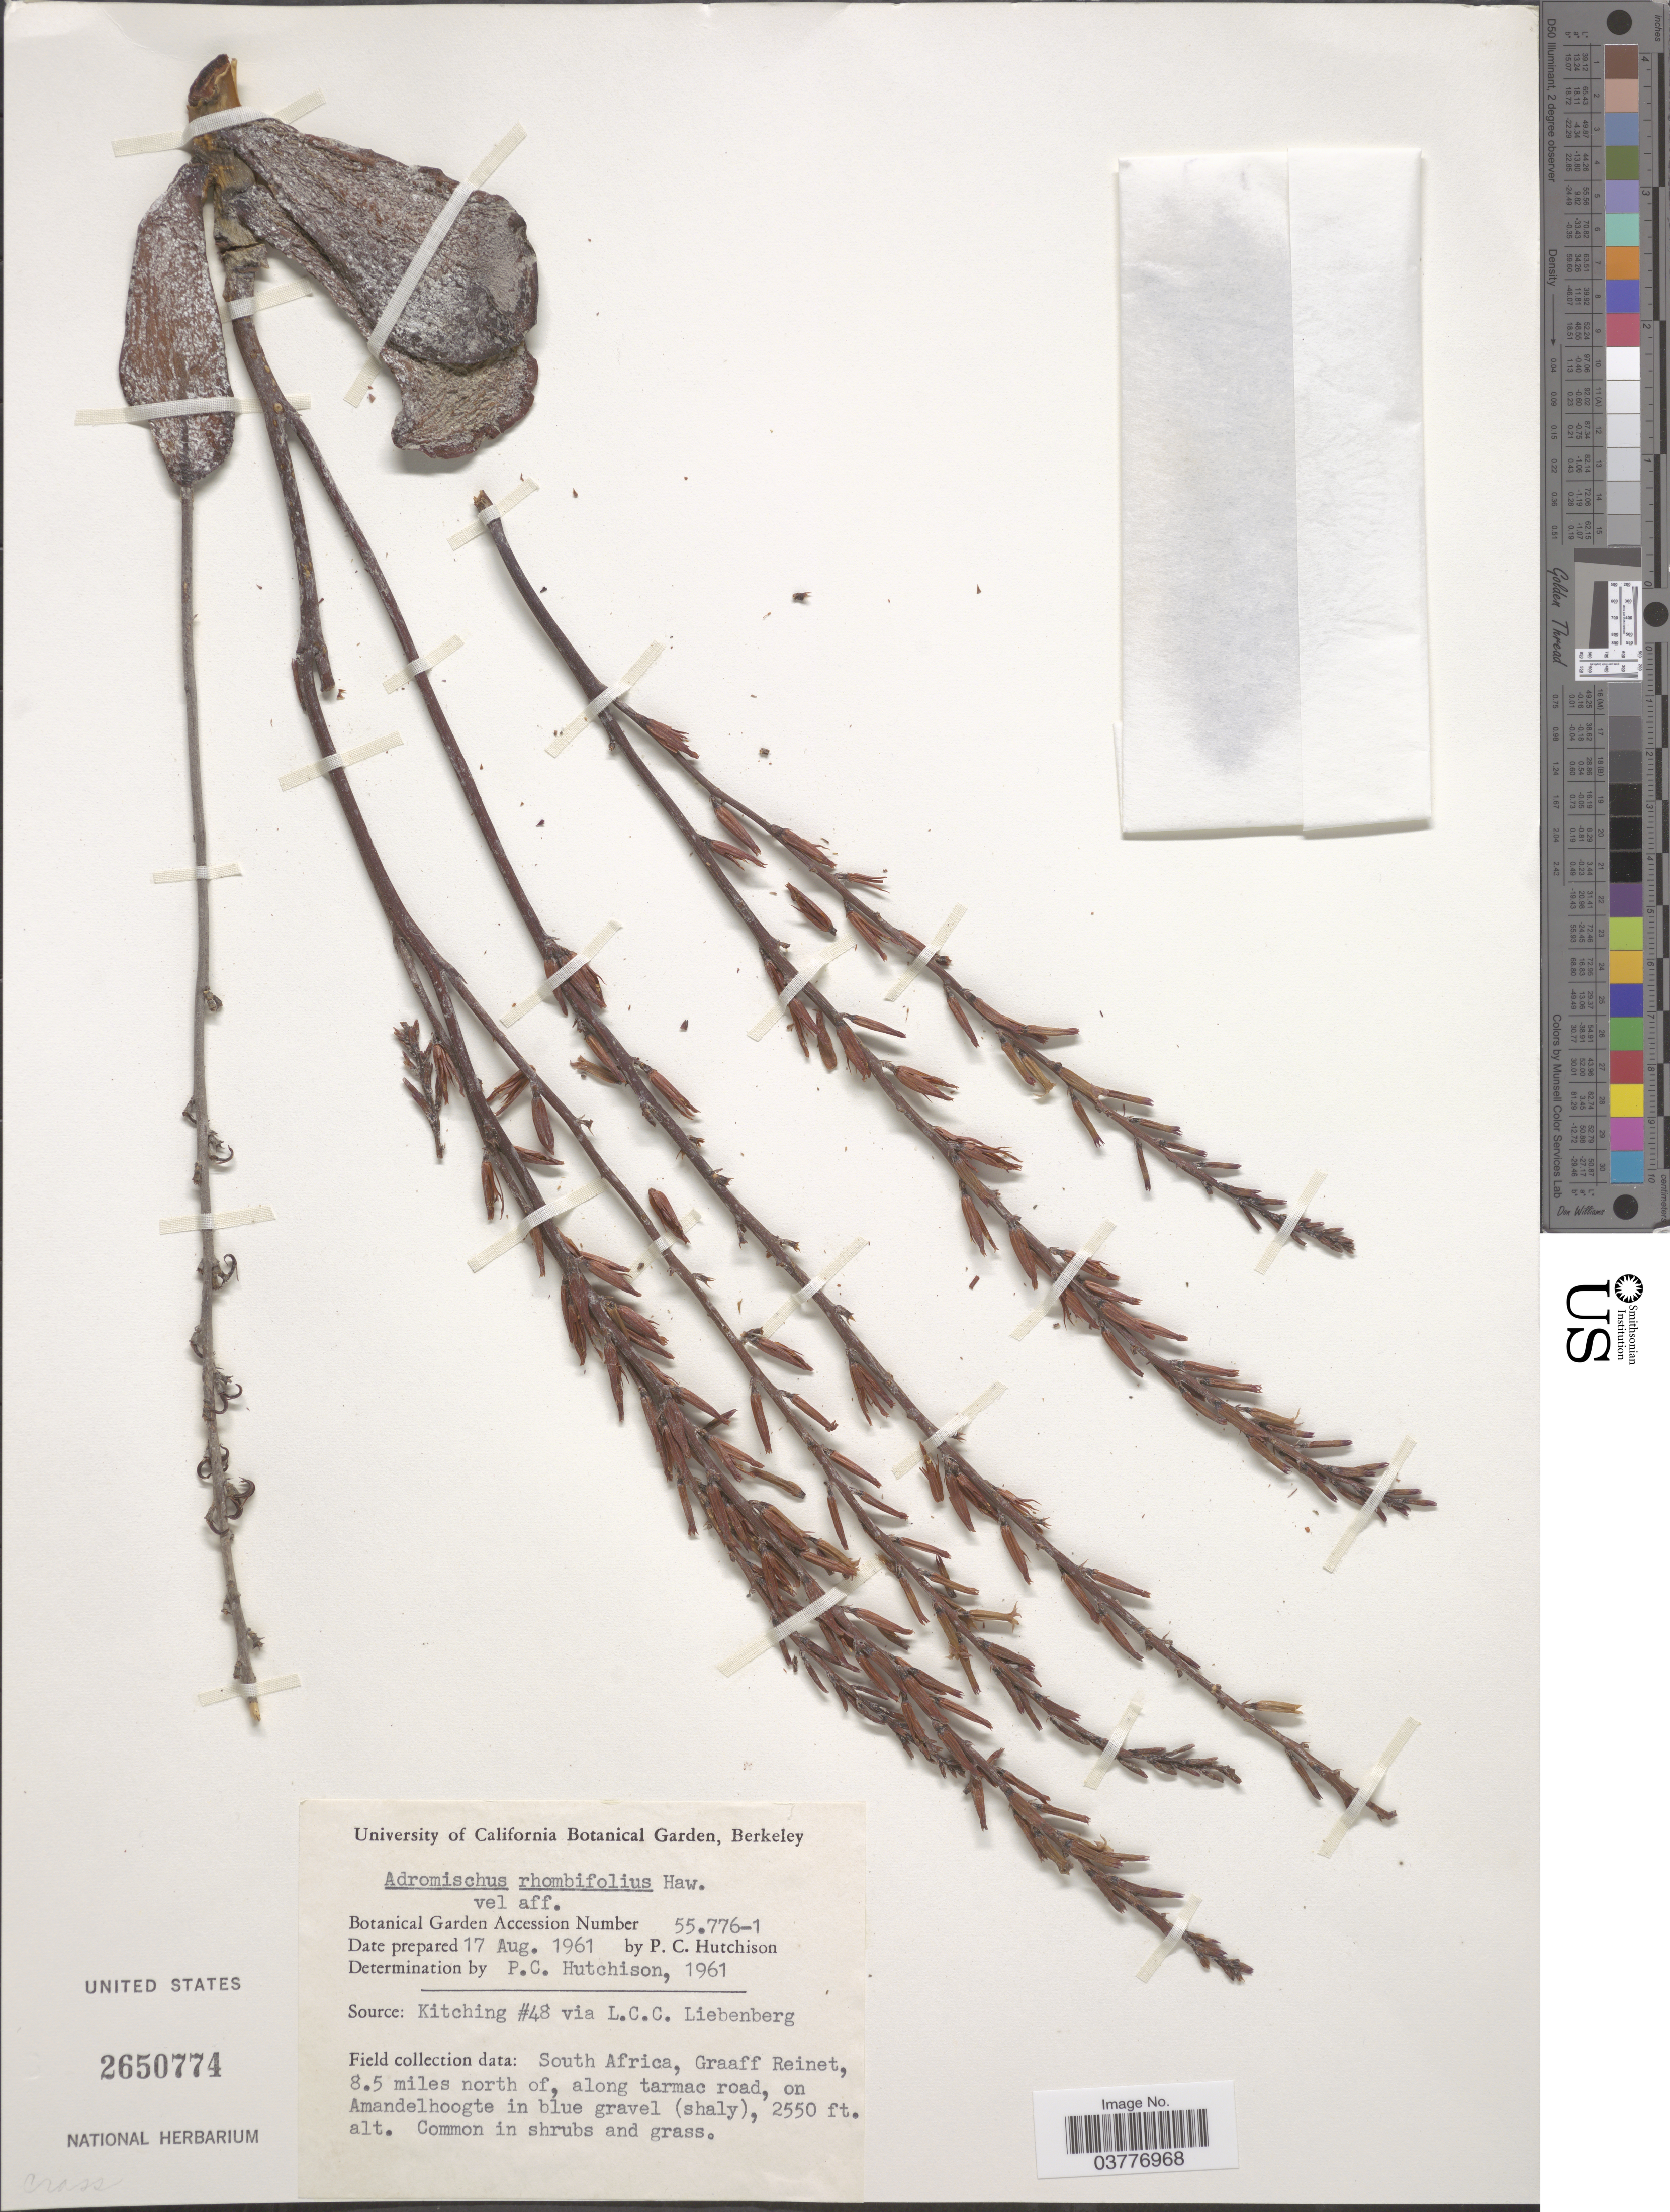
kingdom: Plantae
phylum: Tracheophyta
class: Magnoliopsida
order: Saxifragales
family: Crassulaceae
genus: Adromischus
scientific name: Adromischus rhomifolius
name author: (Haw.) Lem.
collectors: P. C. Hutchison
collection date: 1961-08-17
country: United States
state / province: California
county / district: Alameda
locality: University of California Botanical Garden, Berkeley.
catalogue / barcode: US 2650774